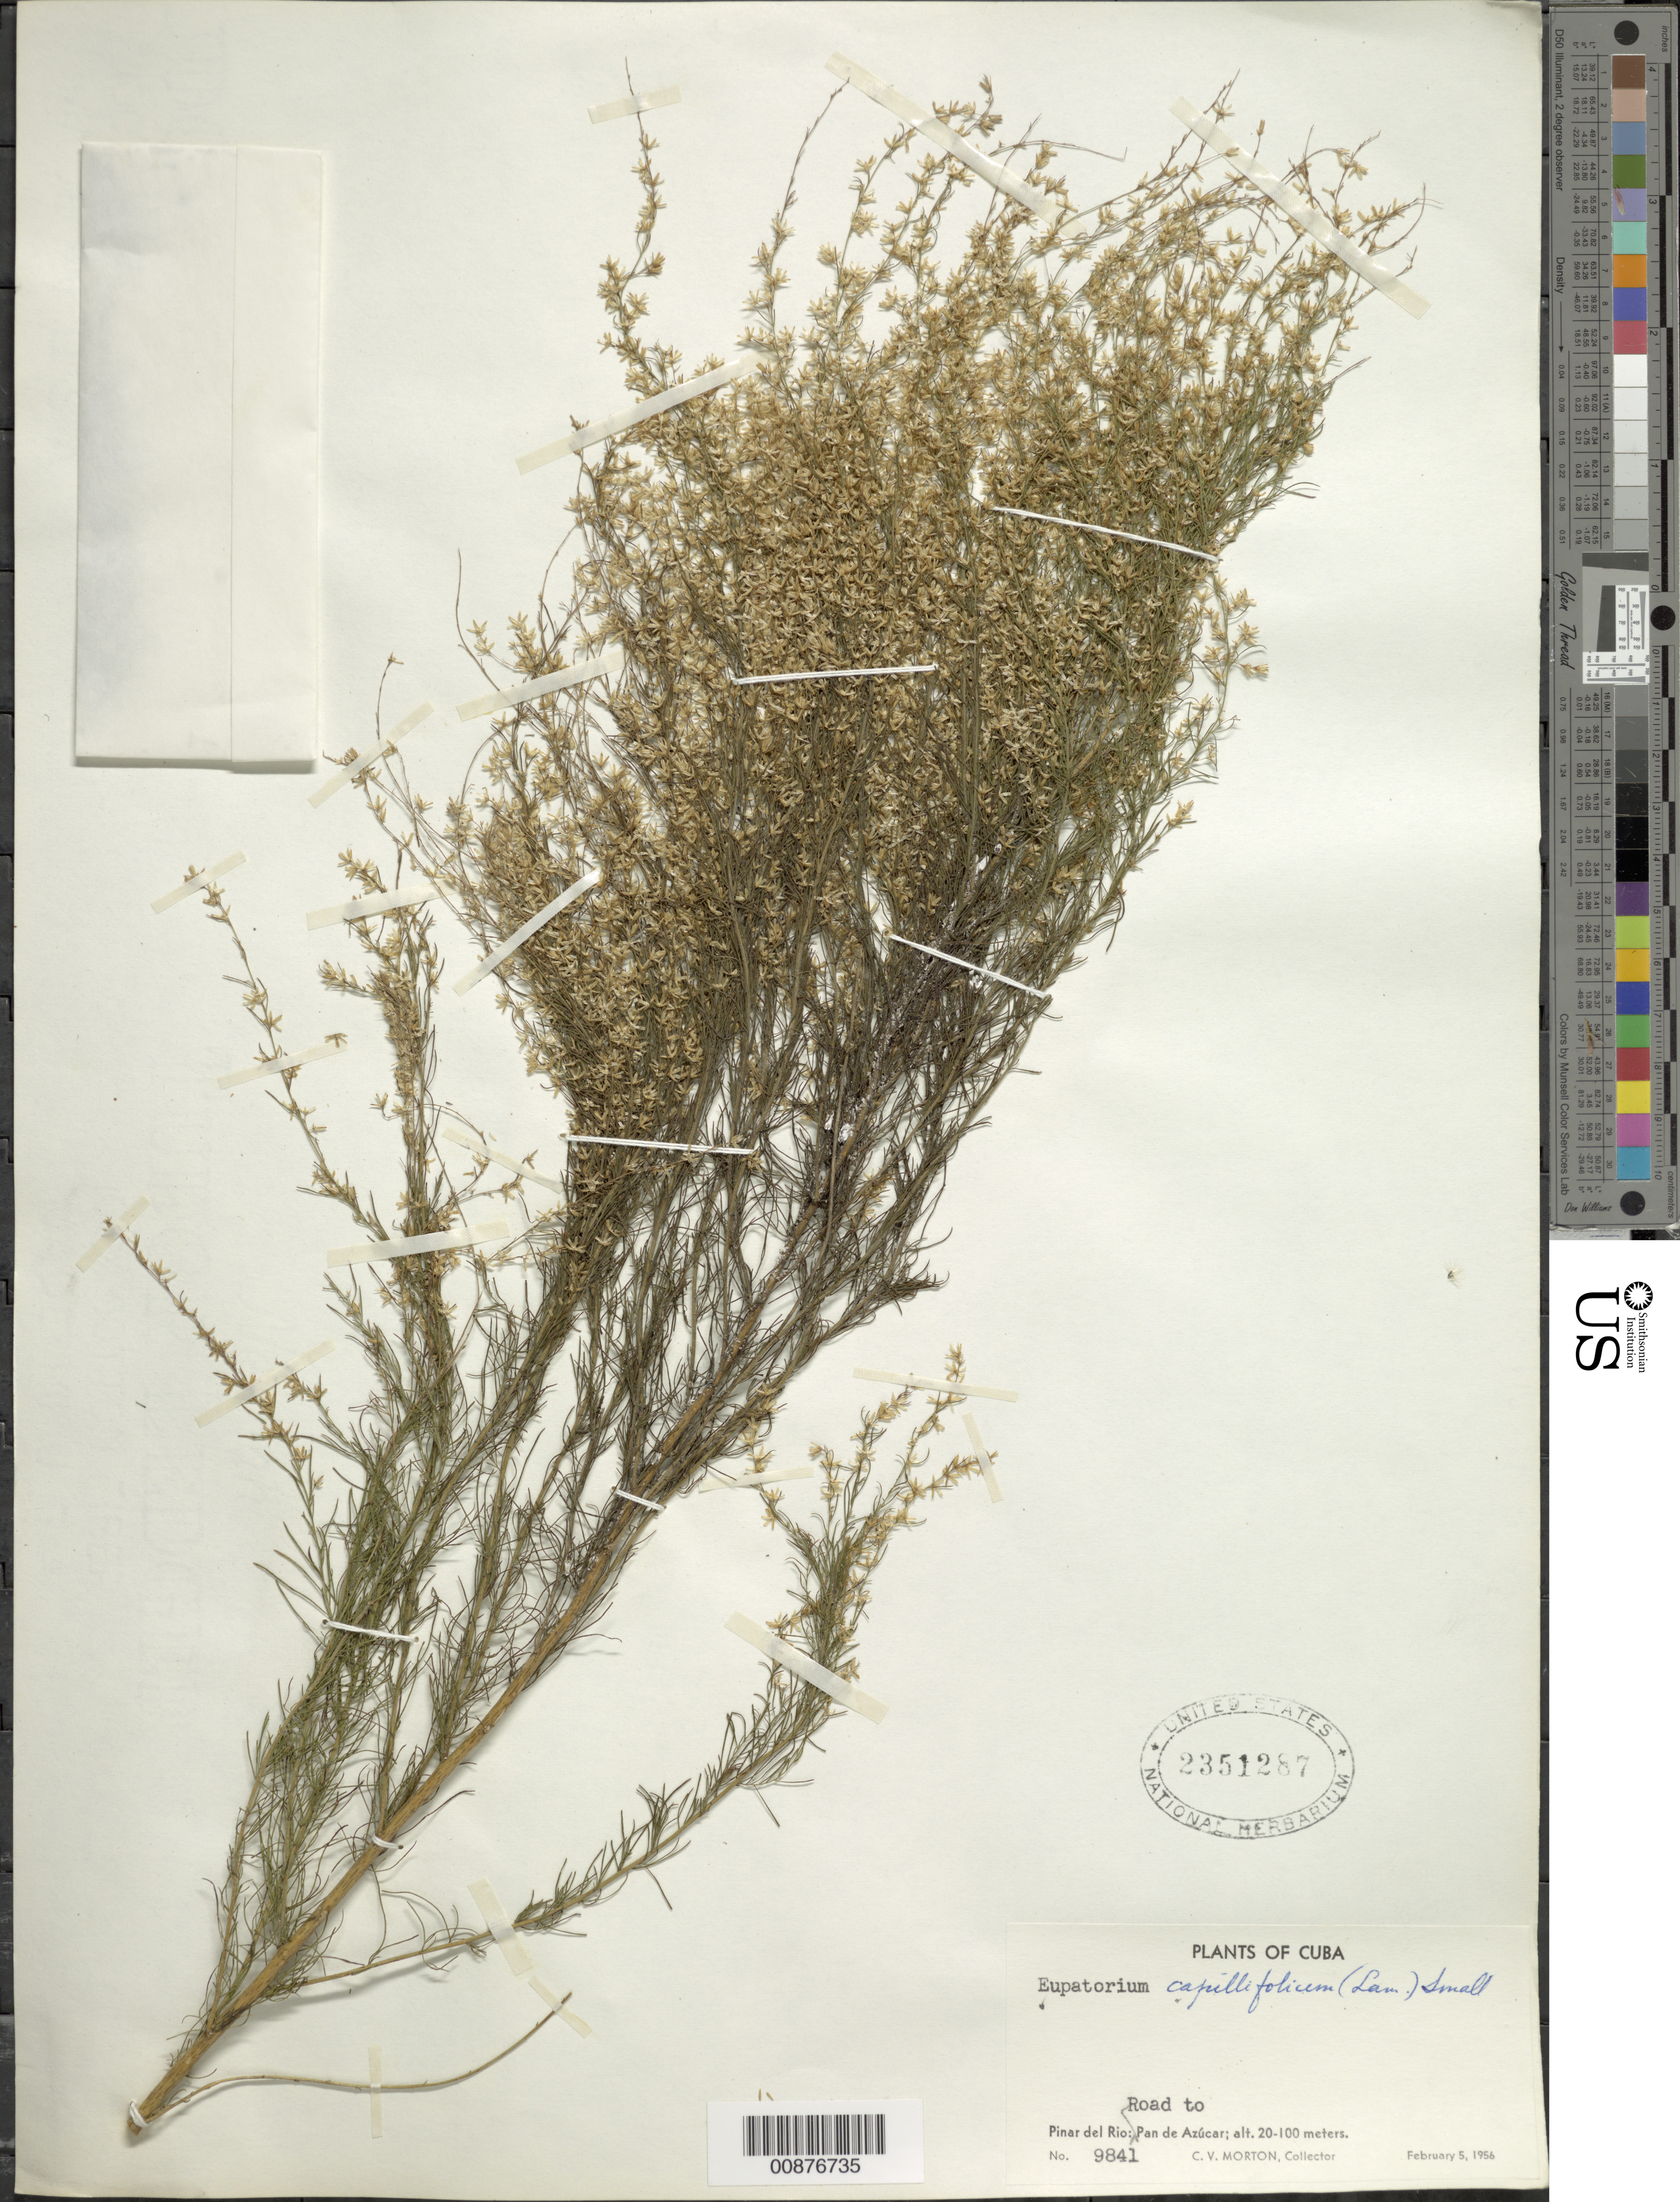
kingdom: Plantae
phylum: Tracheophyta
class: Magnoliopsida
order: Asterales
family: Asteraceae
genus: Eupatorium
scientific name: Eupatorium capillifolium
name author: (Lam.) Small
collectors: C. V. Morton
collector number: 9841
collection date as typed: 05 Feb 1956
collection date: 1956-02-05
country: Cuba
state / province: Pinar del Río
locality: Road to Pan de Azúcar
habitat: Along road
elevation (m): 220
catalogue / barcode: US 2351287